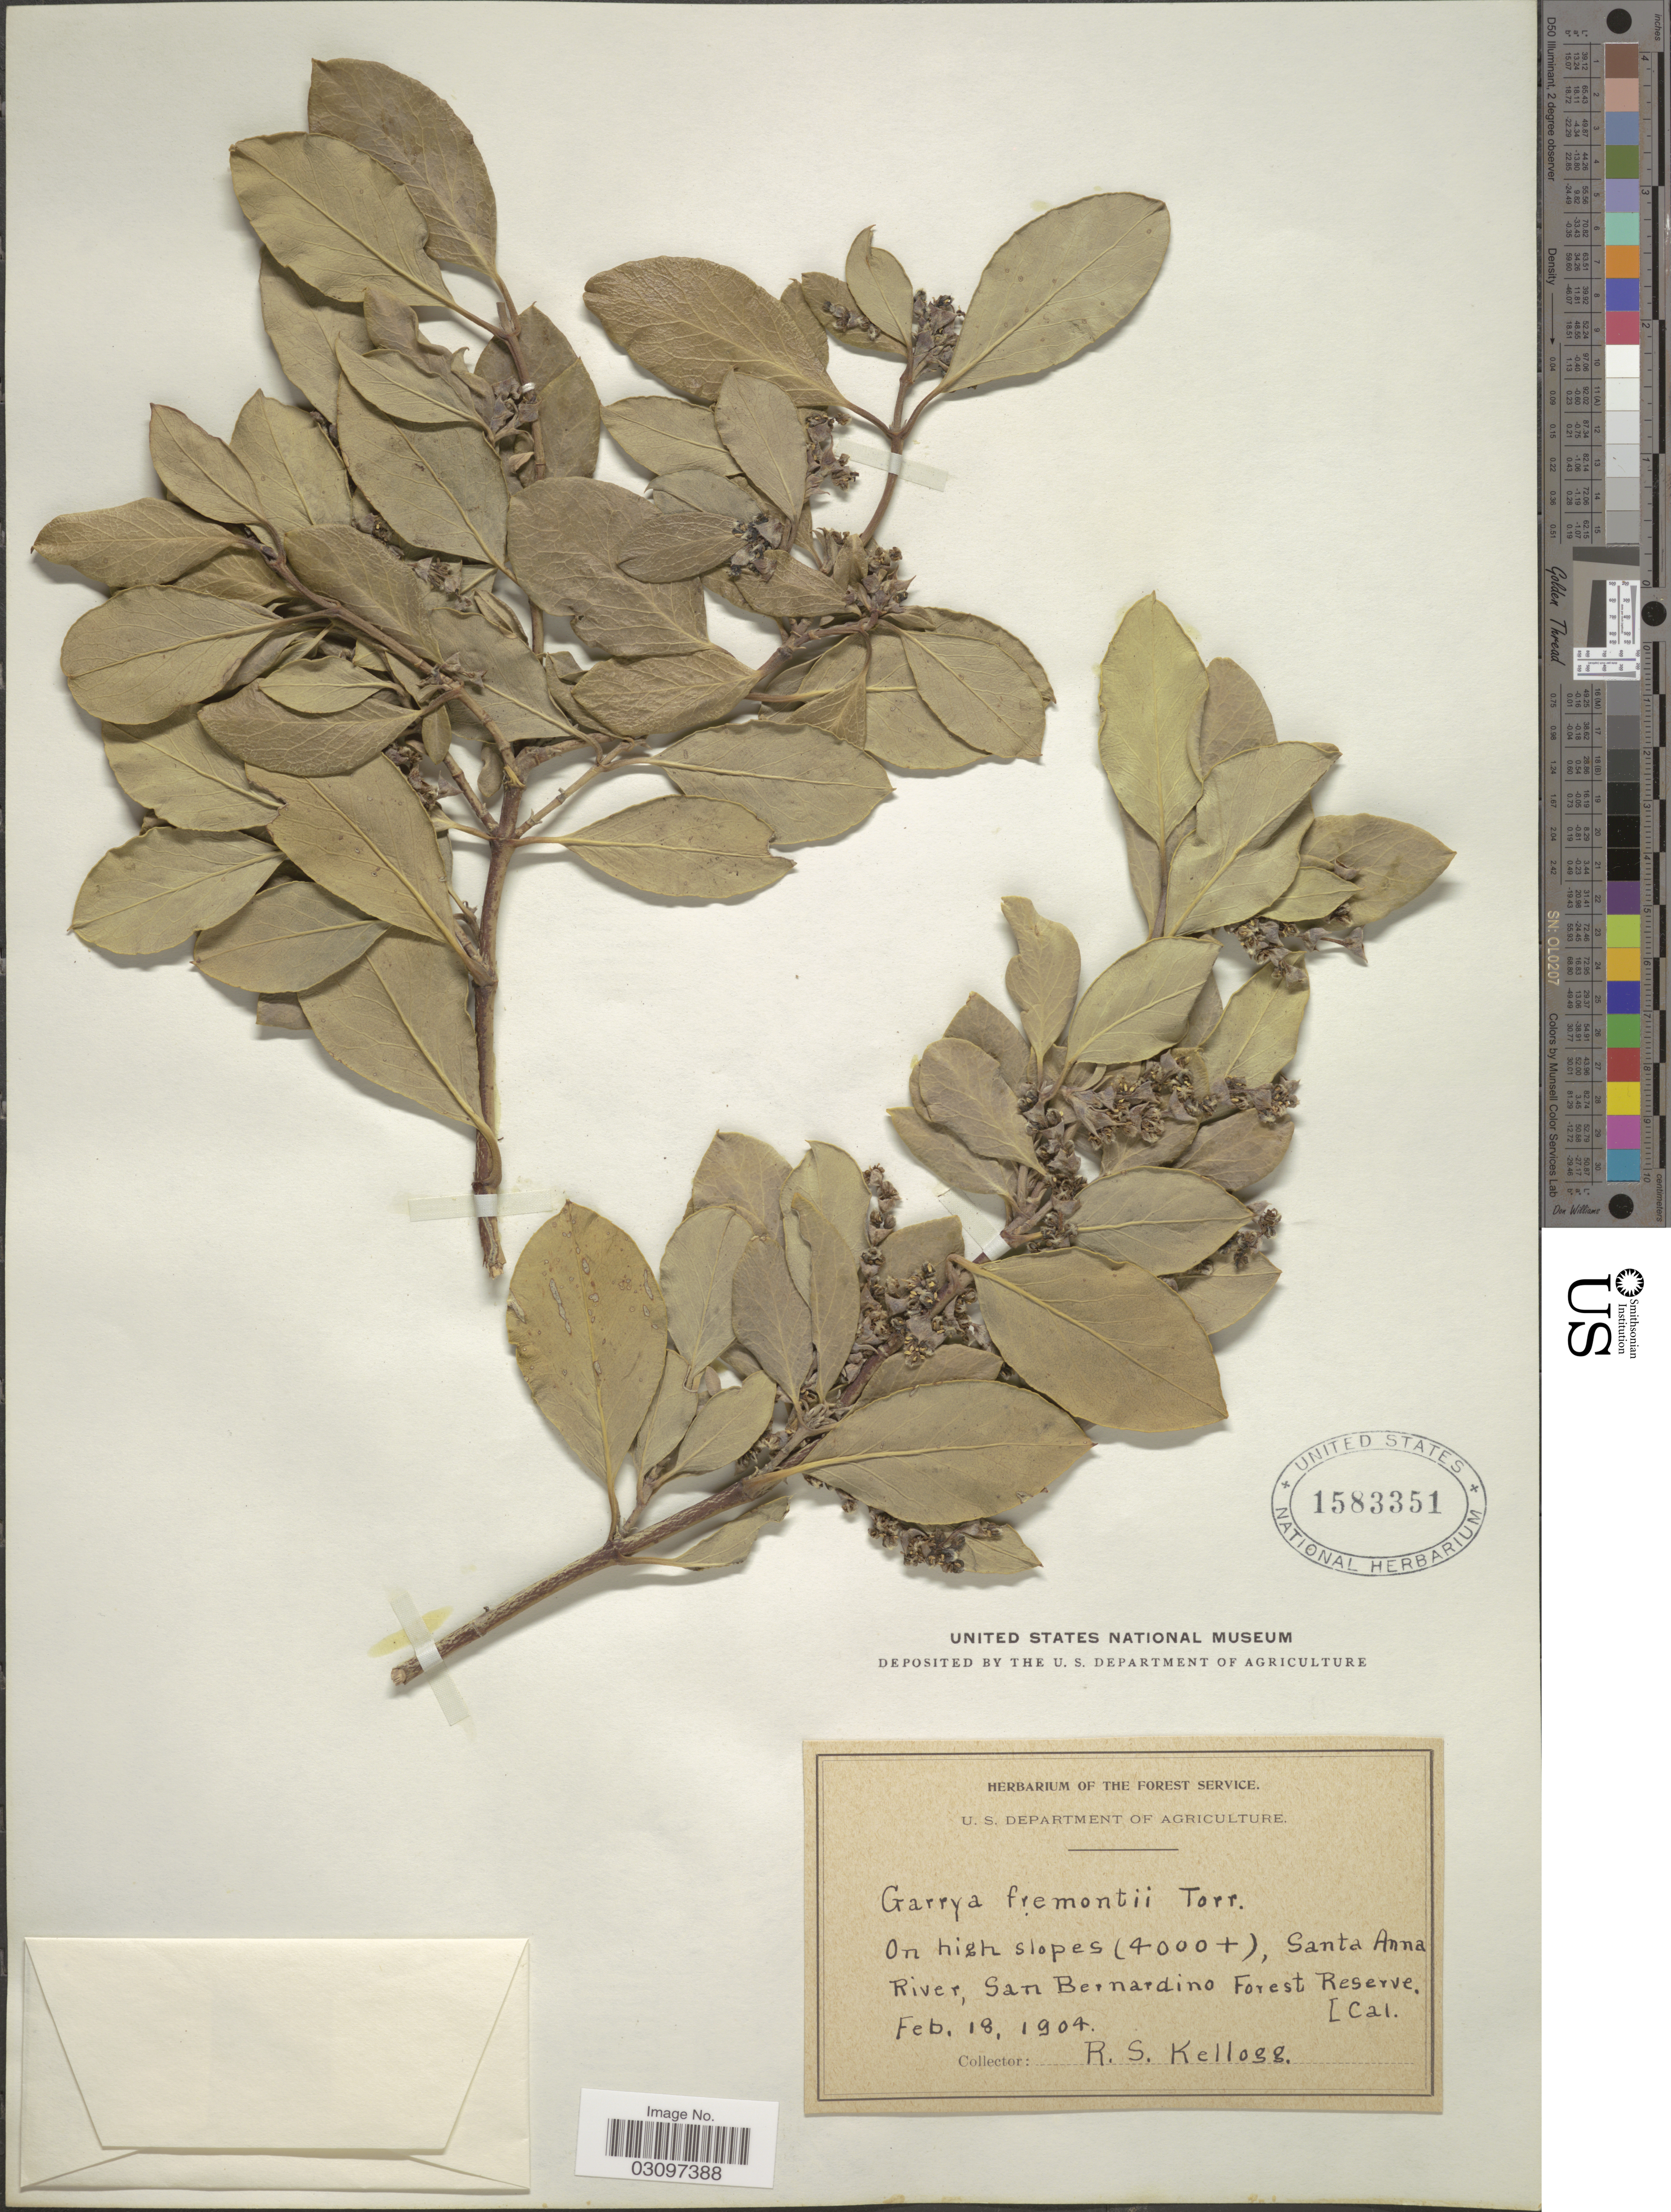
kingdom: Plantae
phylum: Tracheophyta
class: Magnoliopsida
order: Garryales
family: Garryaceae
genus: Garrya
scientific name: Garrya fremontii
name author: Torr.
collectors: R. Kellogg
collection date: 1904-02-18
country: United States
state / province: California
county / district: San Bernardino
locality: On high slopes, Santa Anna River, San Bernardino Forest Reserve.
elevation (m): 1219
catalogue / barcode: US 1583351